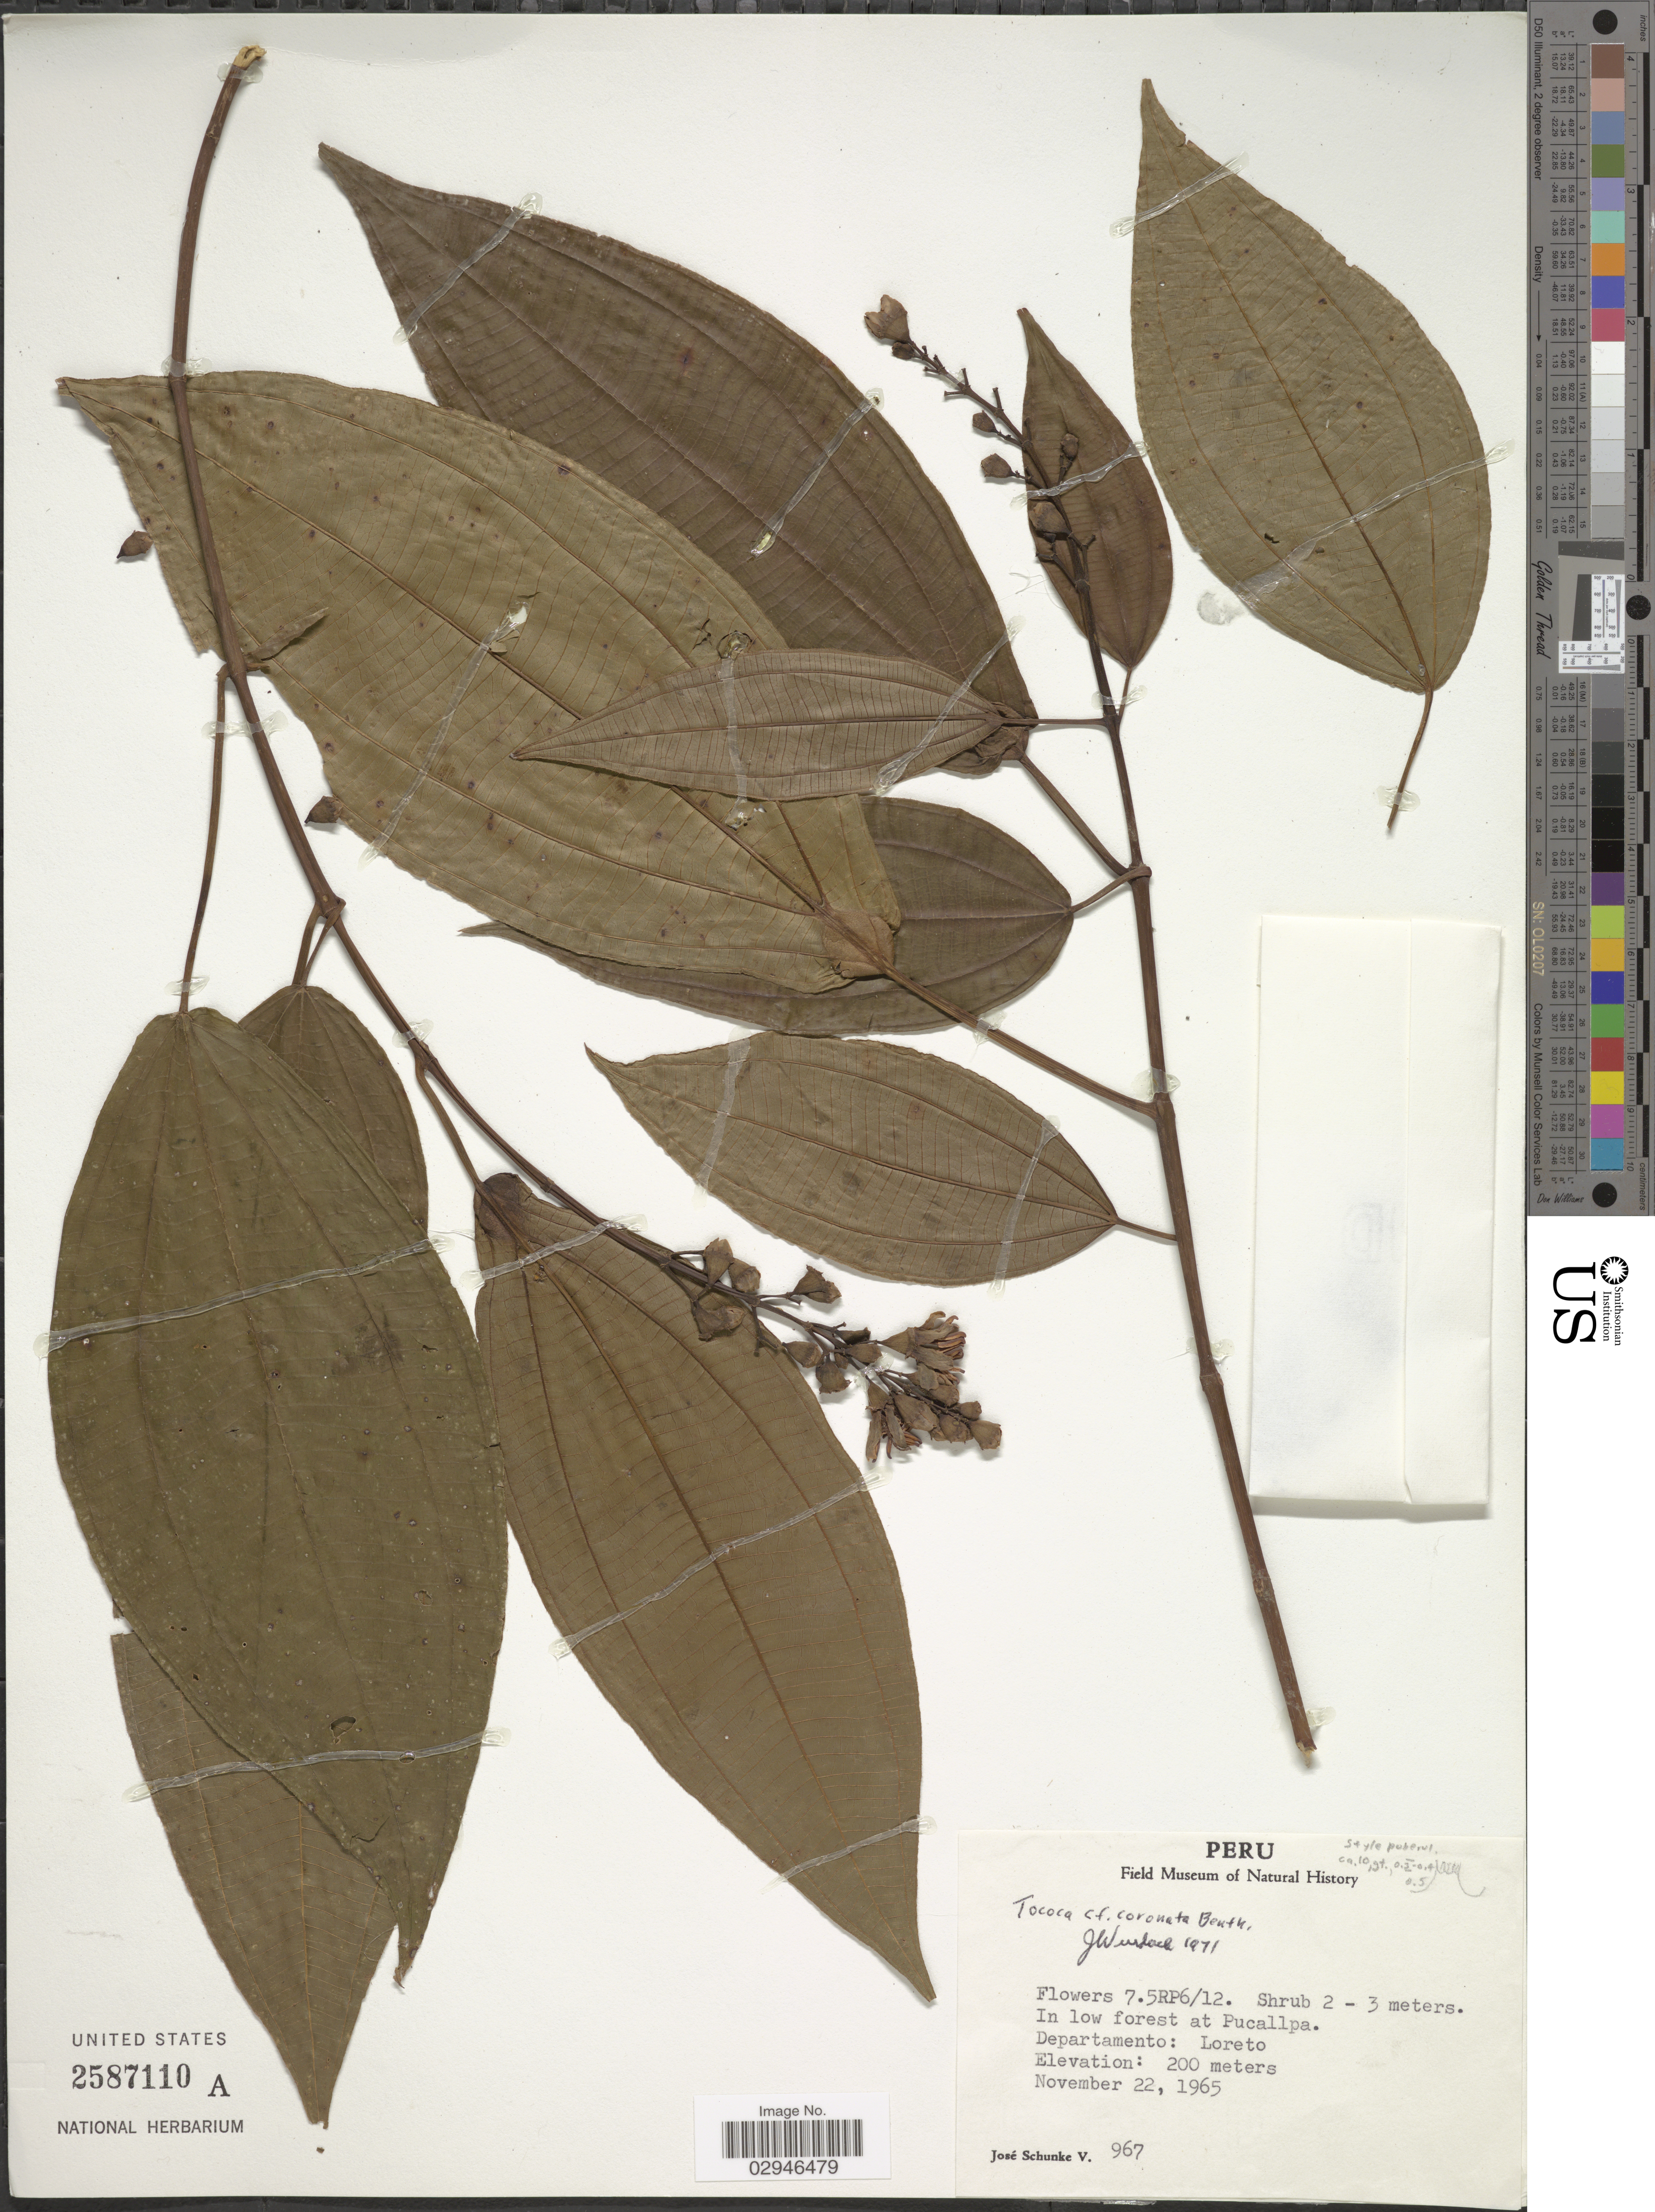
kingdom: Plantae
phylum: Tracheophyta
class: Magnoliopsida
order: Myrtales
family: Melastomataceae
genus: Tococa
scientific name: Tococa coronata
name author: Benth.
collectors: J. Schunke Vigo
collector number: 967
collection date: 1965-11-22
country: Peru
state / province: Loreto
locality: In low forest at Pucallpa, Departamento: Loreto.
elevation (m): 200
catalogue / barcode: US 2587110A